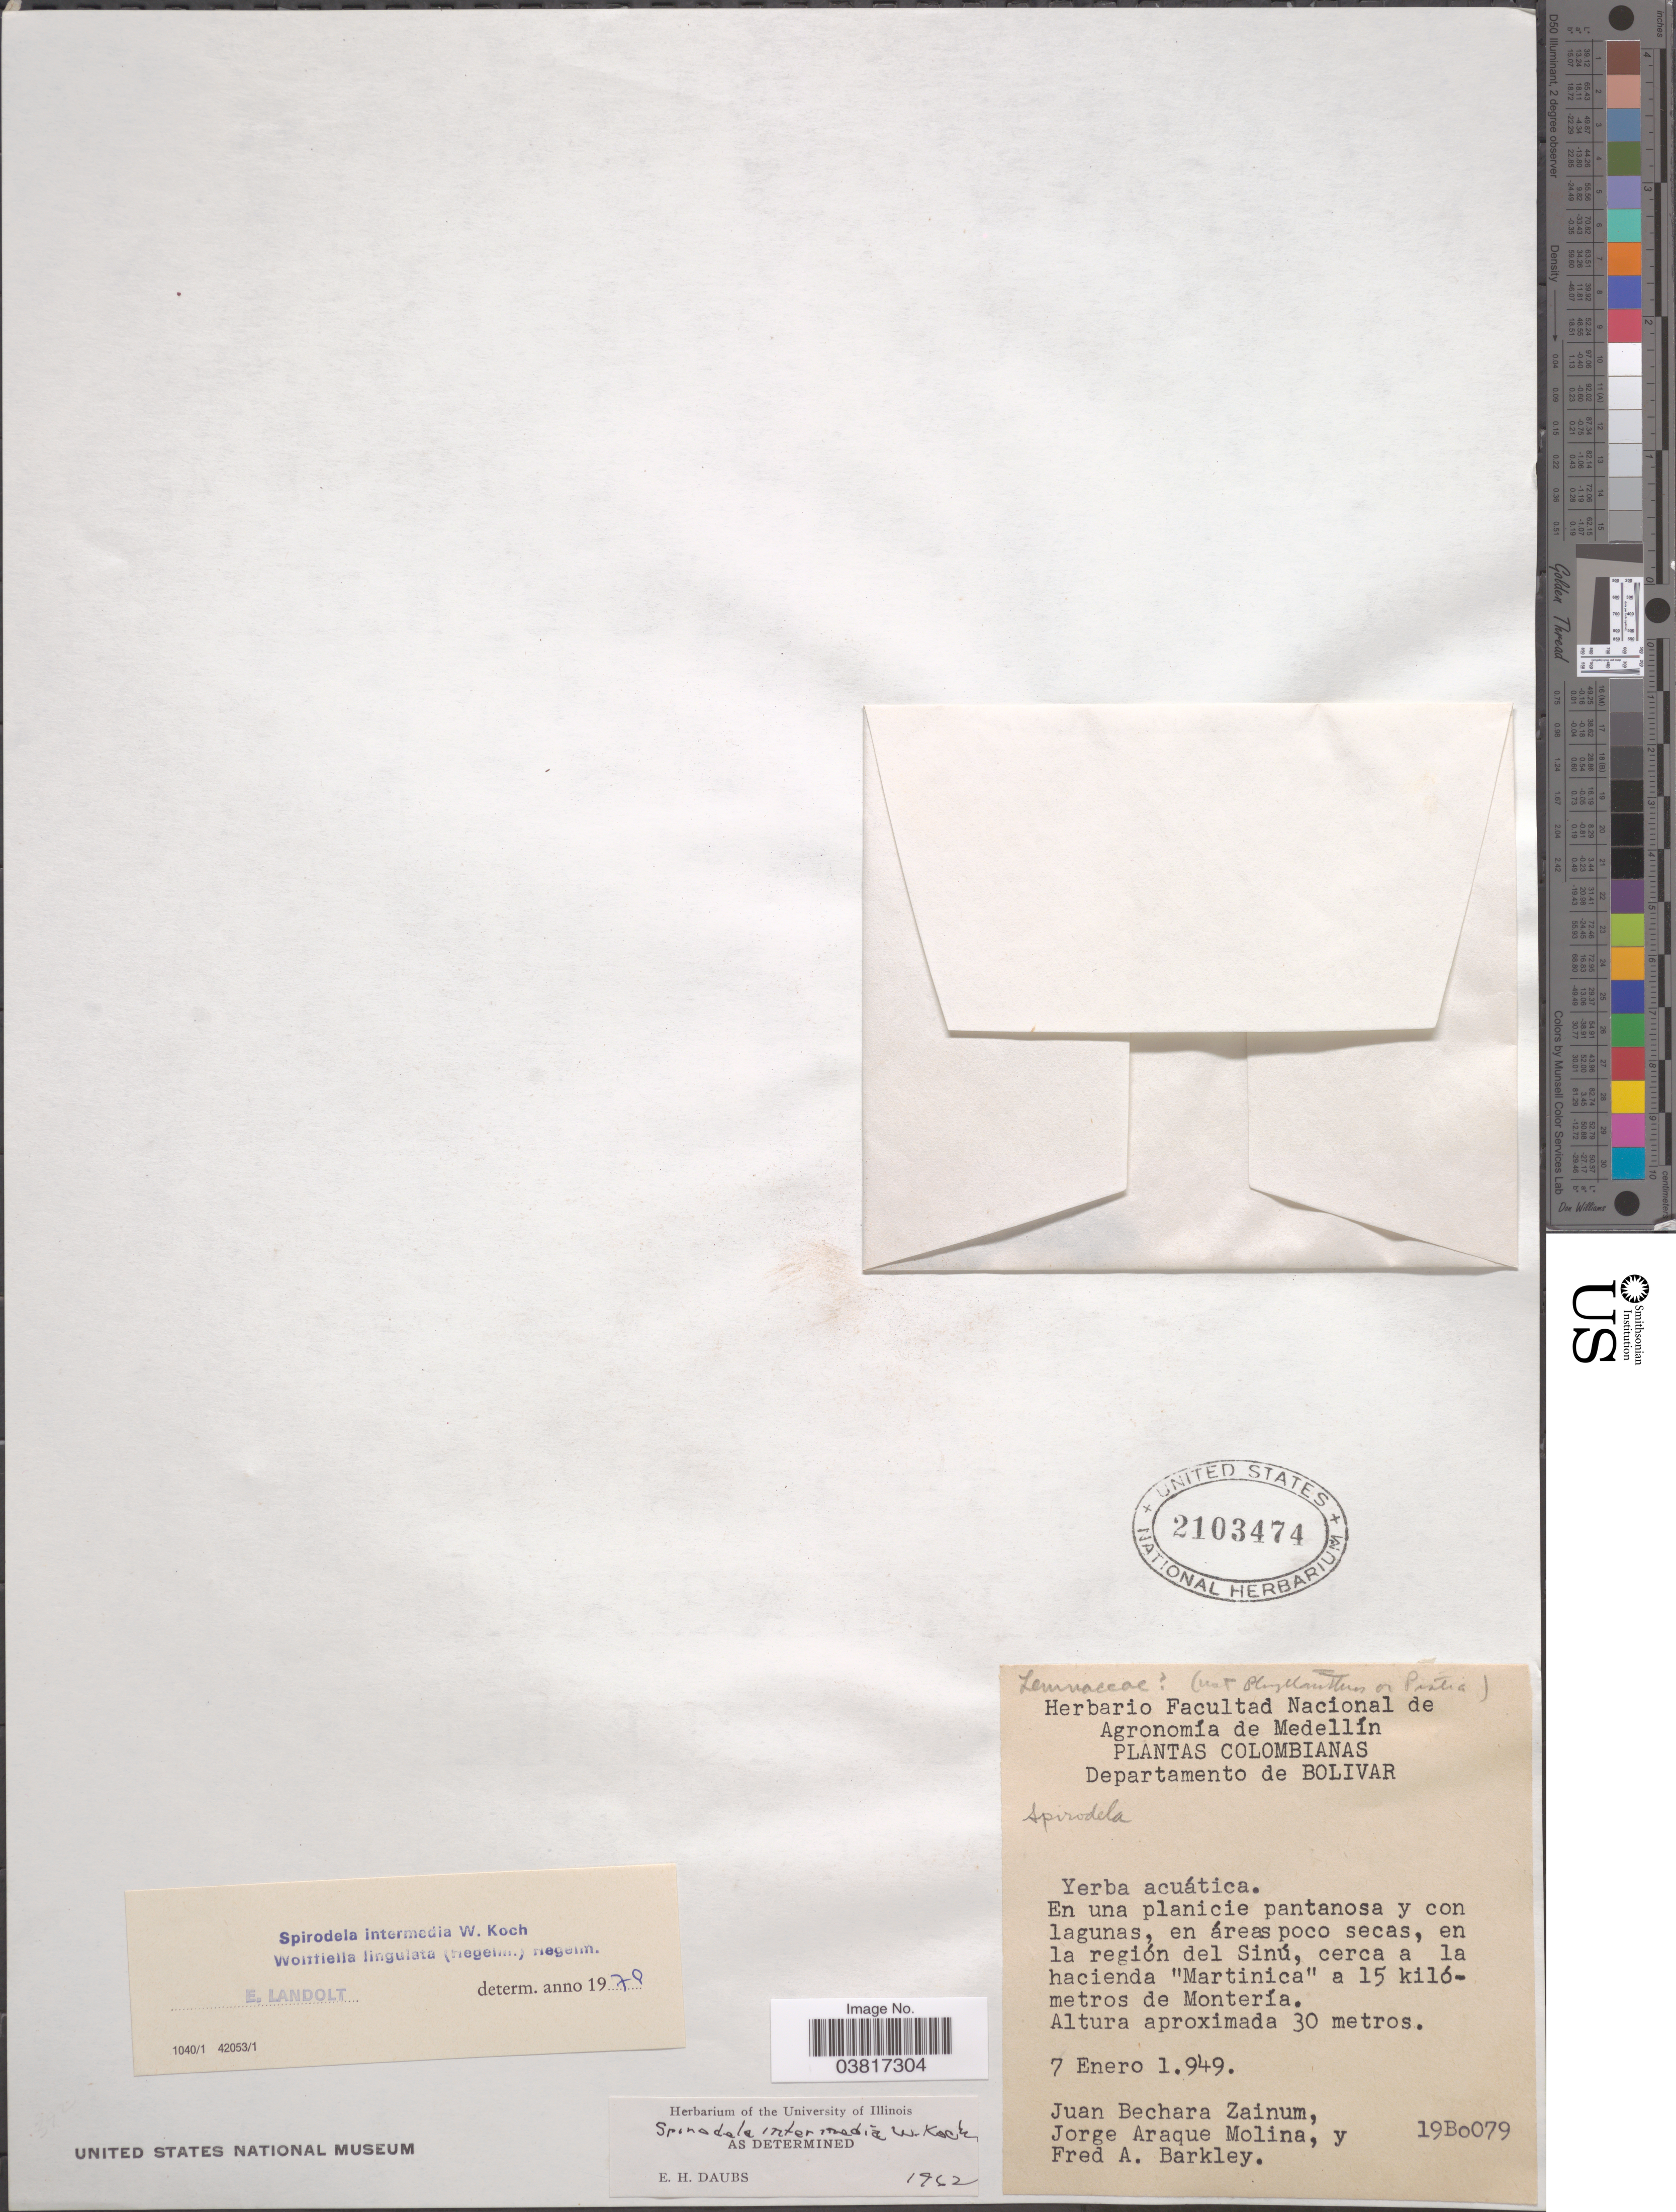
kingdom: Plantae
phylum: Tracheophyta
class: Liliopsida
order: Alismatales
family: Araceae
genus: Spirodela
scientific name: Spirodela intermedia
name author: W. Koch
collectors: J. Zainúm, J. A. Molina & F. A. Barkley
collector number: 19Bo079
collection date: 1949-01-07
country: Colombia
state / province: Bolívar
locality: Departamento de Bolivar. En una planicie pantanosa y con lagunas, en áreas poco secas, en la región del Sinú, cerca a la hacienda 'Martinica' a 15 kilómetros de Montería.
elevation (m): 30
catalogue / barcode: US 2103474